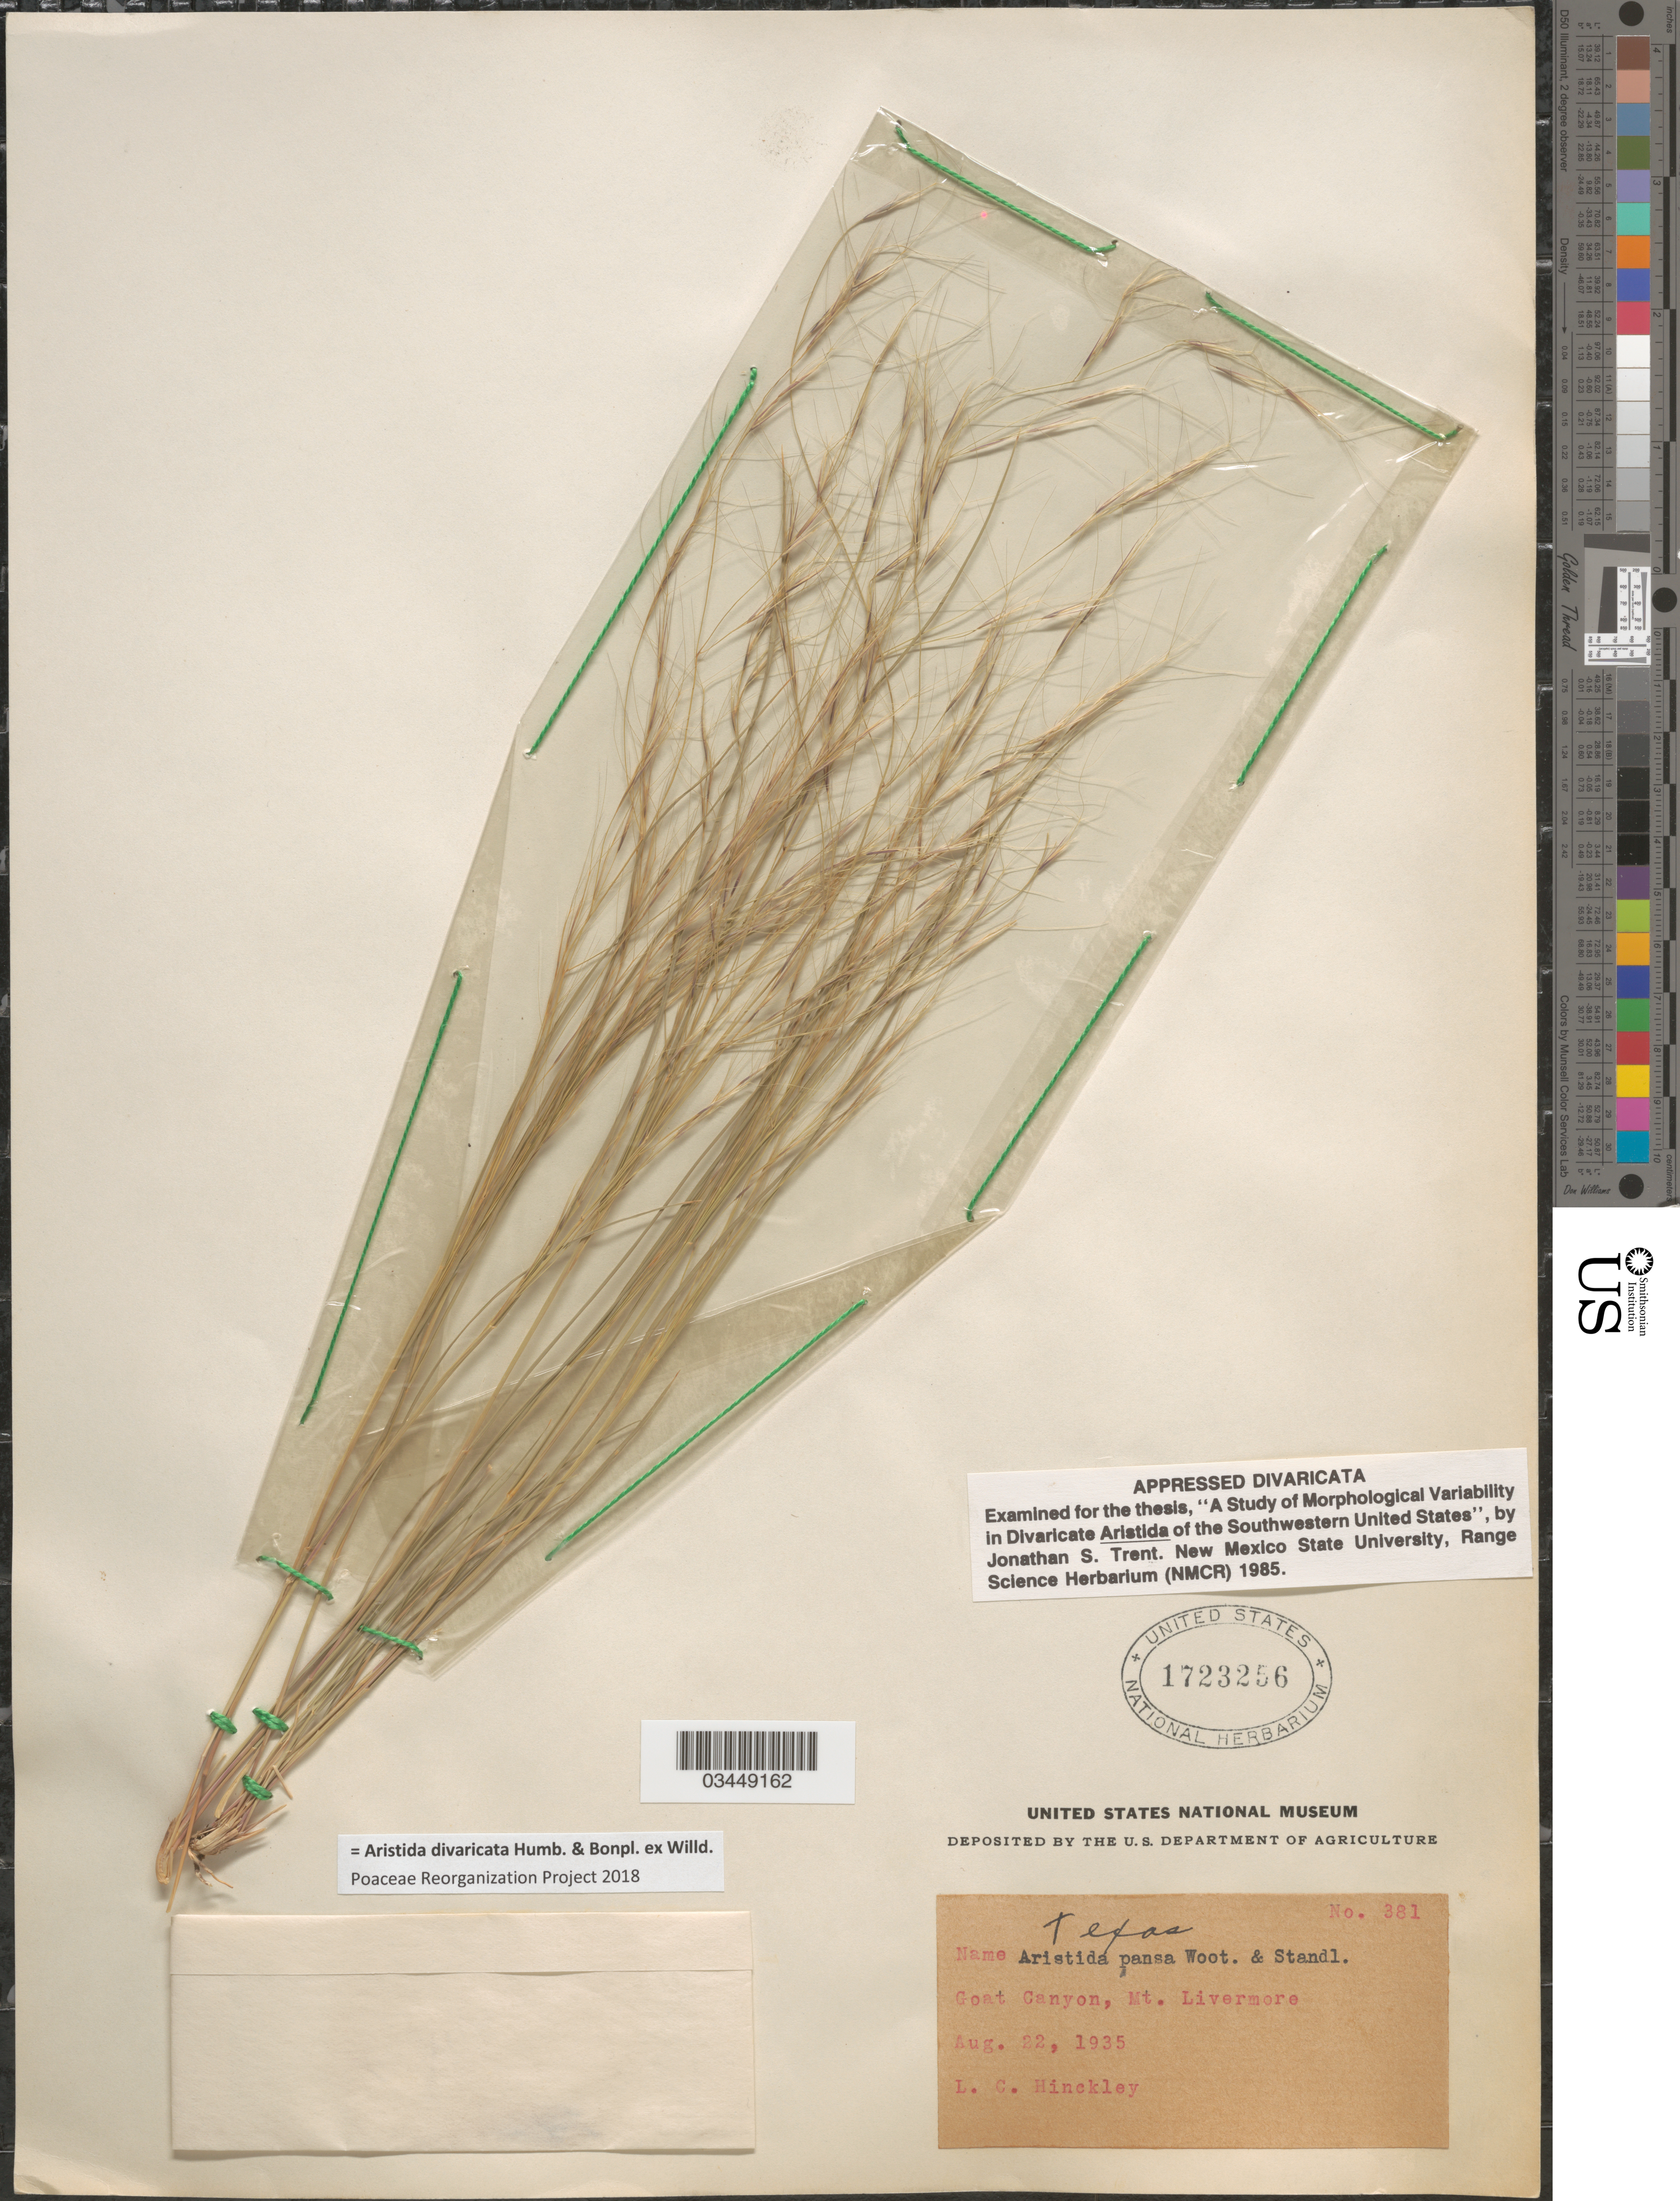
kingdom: Plantae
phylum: Tracheophyta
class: Liliopsida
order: Poales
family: Poaceae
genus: Aristida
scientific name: Aristida divaricata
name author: Humb. & Bonpl. ex Willd.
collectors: L. Hinckley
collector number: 381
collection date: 1935-08-22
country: United States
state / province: Texas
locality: Goat Canyon, Mt. Livermore.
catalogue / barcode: US 1723256